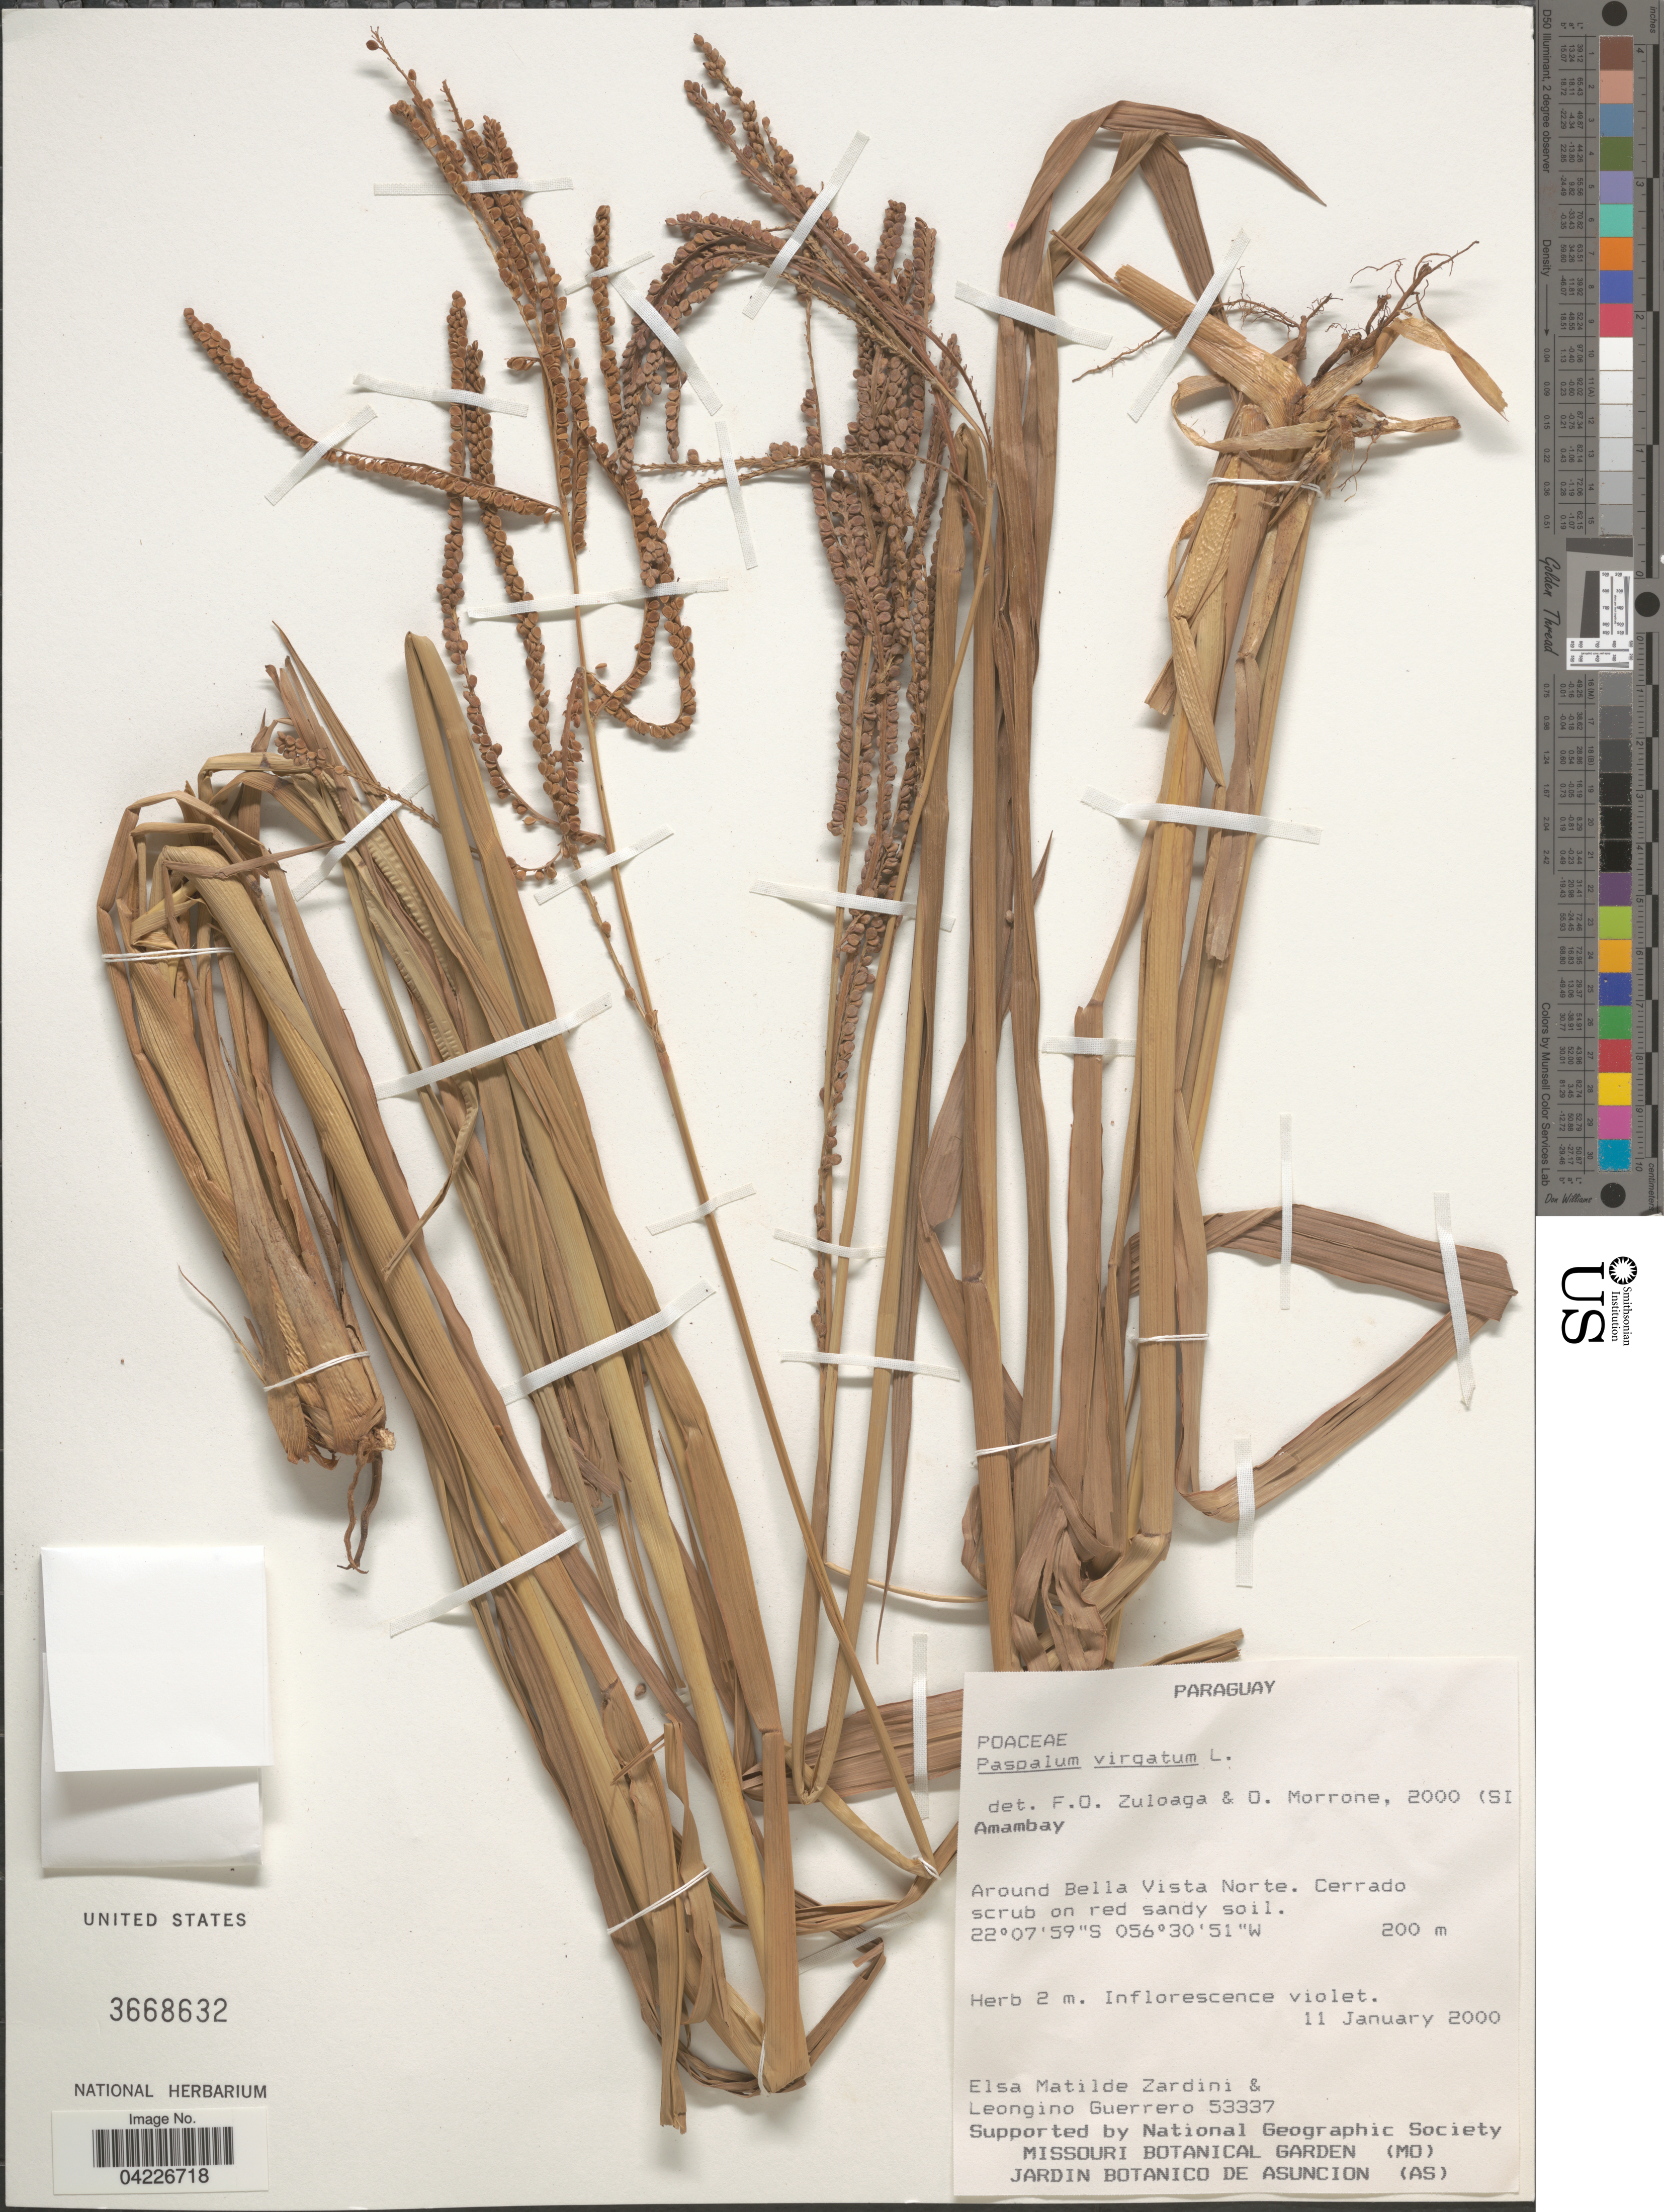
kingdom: Plantae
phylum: Tracheophyta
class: Liliopsida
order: Poales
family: Poaceae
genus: Paspalum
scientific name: Paspalum virgatum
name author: L.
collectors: E. M. Zardini & L. Guerrero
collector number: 53337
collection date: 2000-01-11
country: Paraguay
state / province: Amambay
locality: Around Bella Vista Norte.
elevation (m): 200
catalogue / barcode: US 3668632